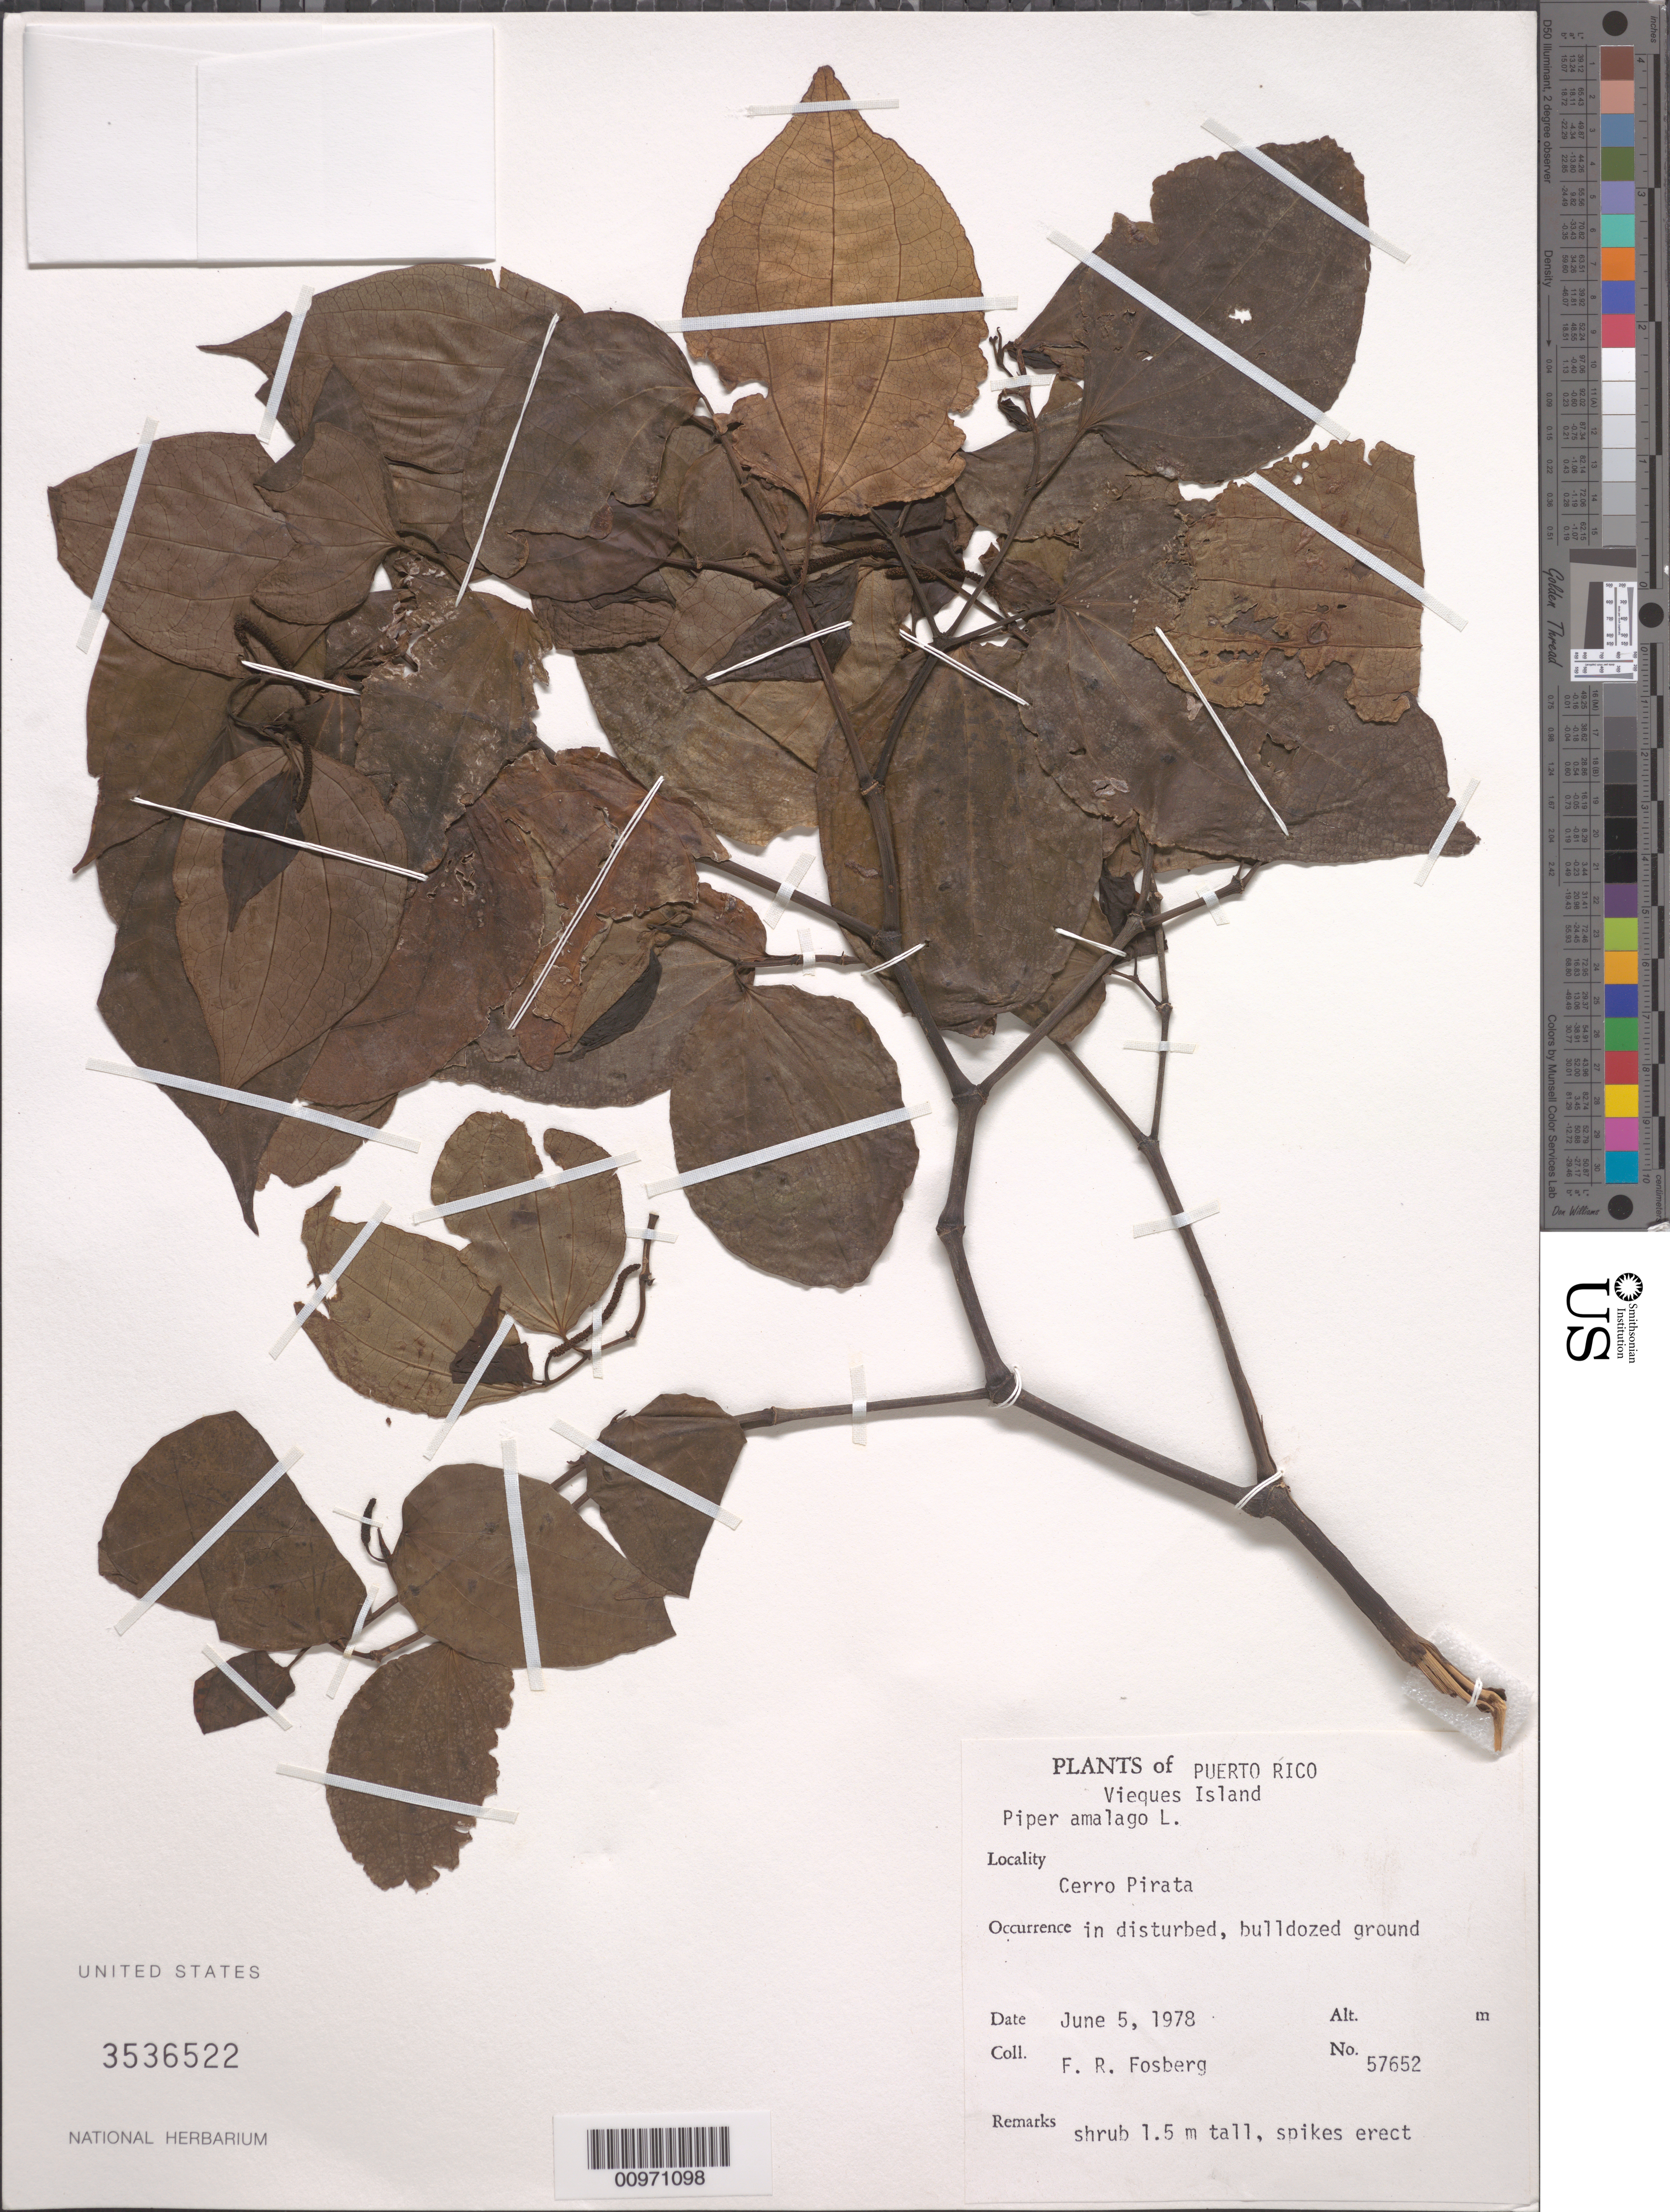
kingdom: Plantae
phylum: Tracheophyta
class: Magnoliopsida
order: Piperales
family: Piperaceae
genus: Piper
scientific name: Piper amalago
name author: L.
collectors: F. R. Fosberg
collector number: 57652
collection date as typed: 05 Jun 1978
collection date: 1978-06-05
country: Puerto Rico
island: Vieques I.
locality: Cerro Pirata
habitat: In disturbed, bulldozed ground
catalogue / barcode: US 3536522